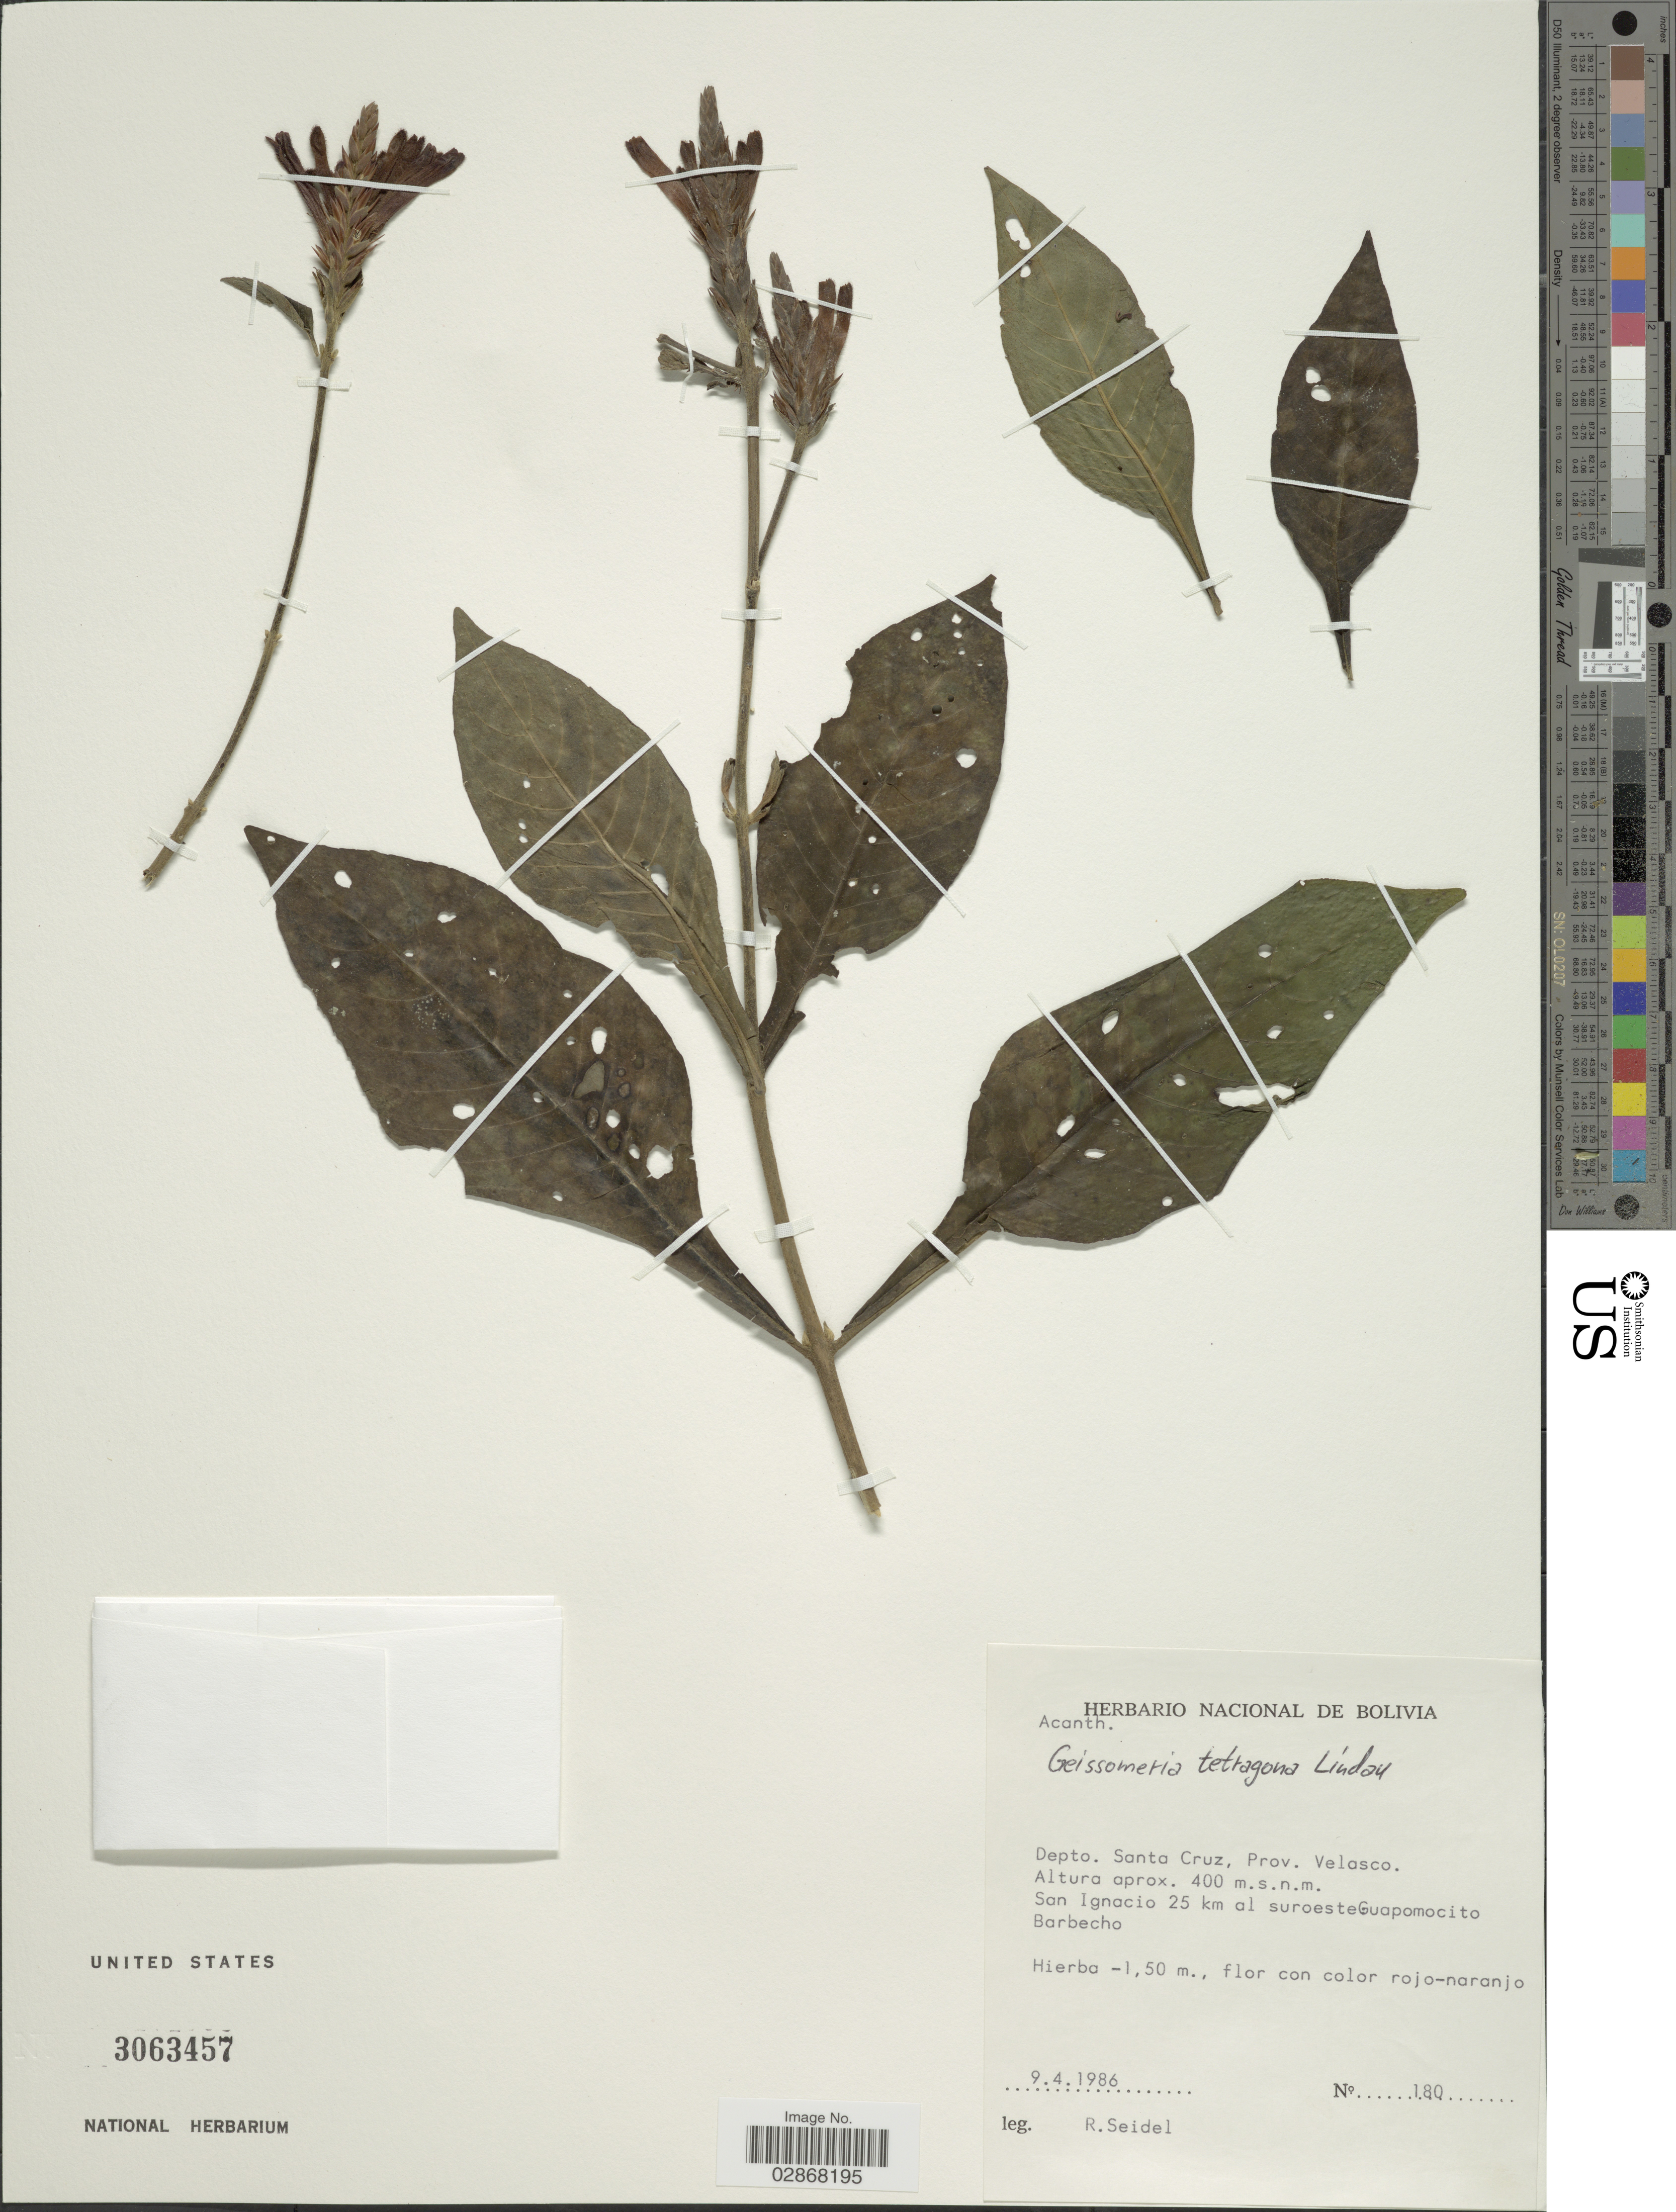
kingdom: Plantae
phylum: Tracheophyta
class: Magnoliopsida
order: Lamiales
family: Acanthaceae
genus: Geissomeria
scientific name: Geissomeria longiflora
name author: Lindl.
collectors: R. Seidel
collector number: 180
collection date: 1986-04-09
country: Bolivia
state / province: Santa Cruz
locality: Depto. Santa Cruz, Prov. Velasco. San Igancio 25 km al suroeste Guapomocito Barbecho.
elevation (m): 400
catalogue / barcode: US 3063457